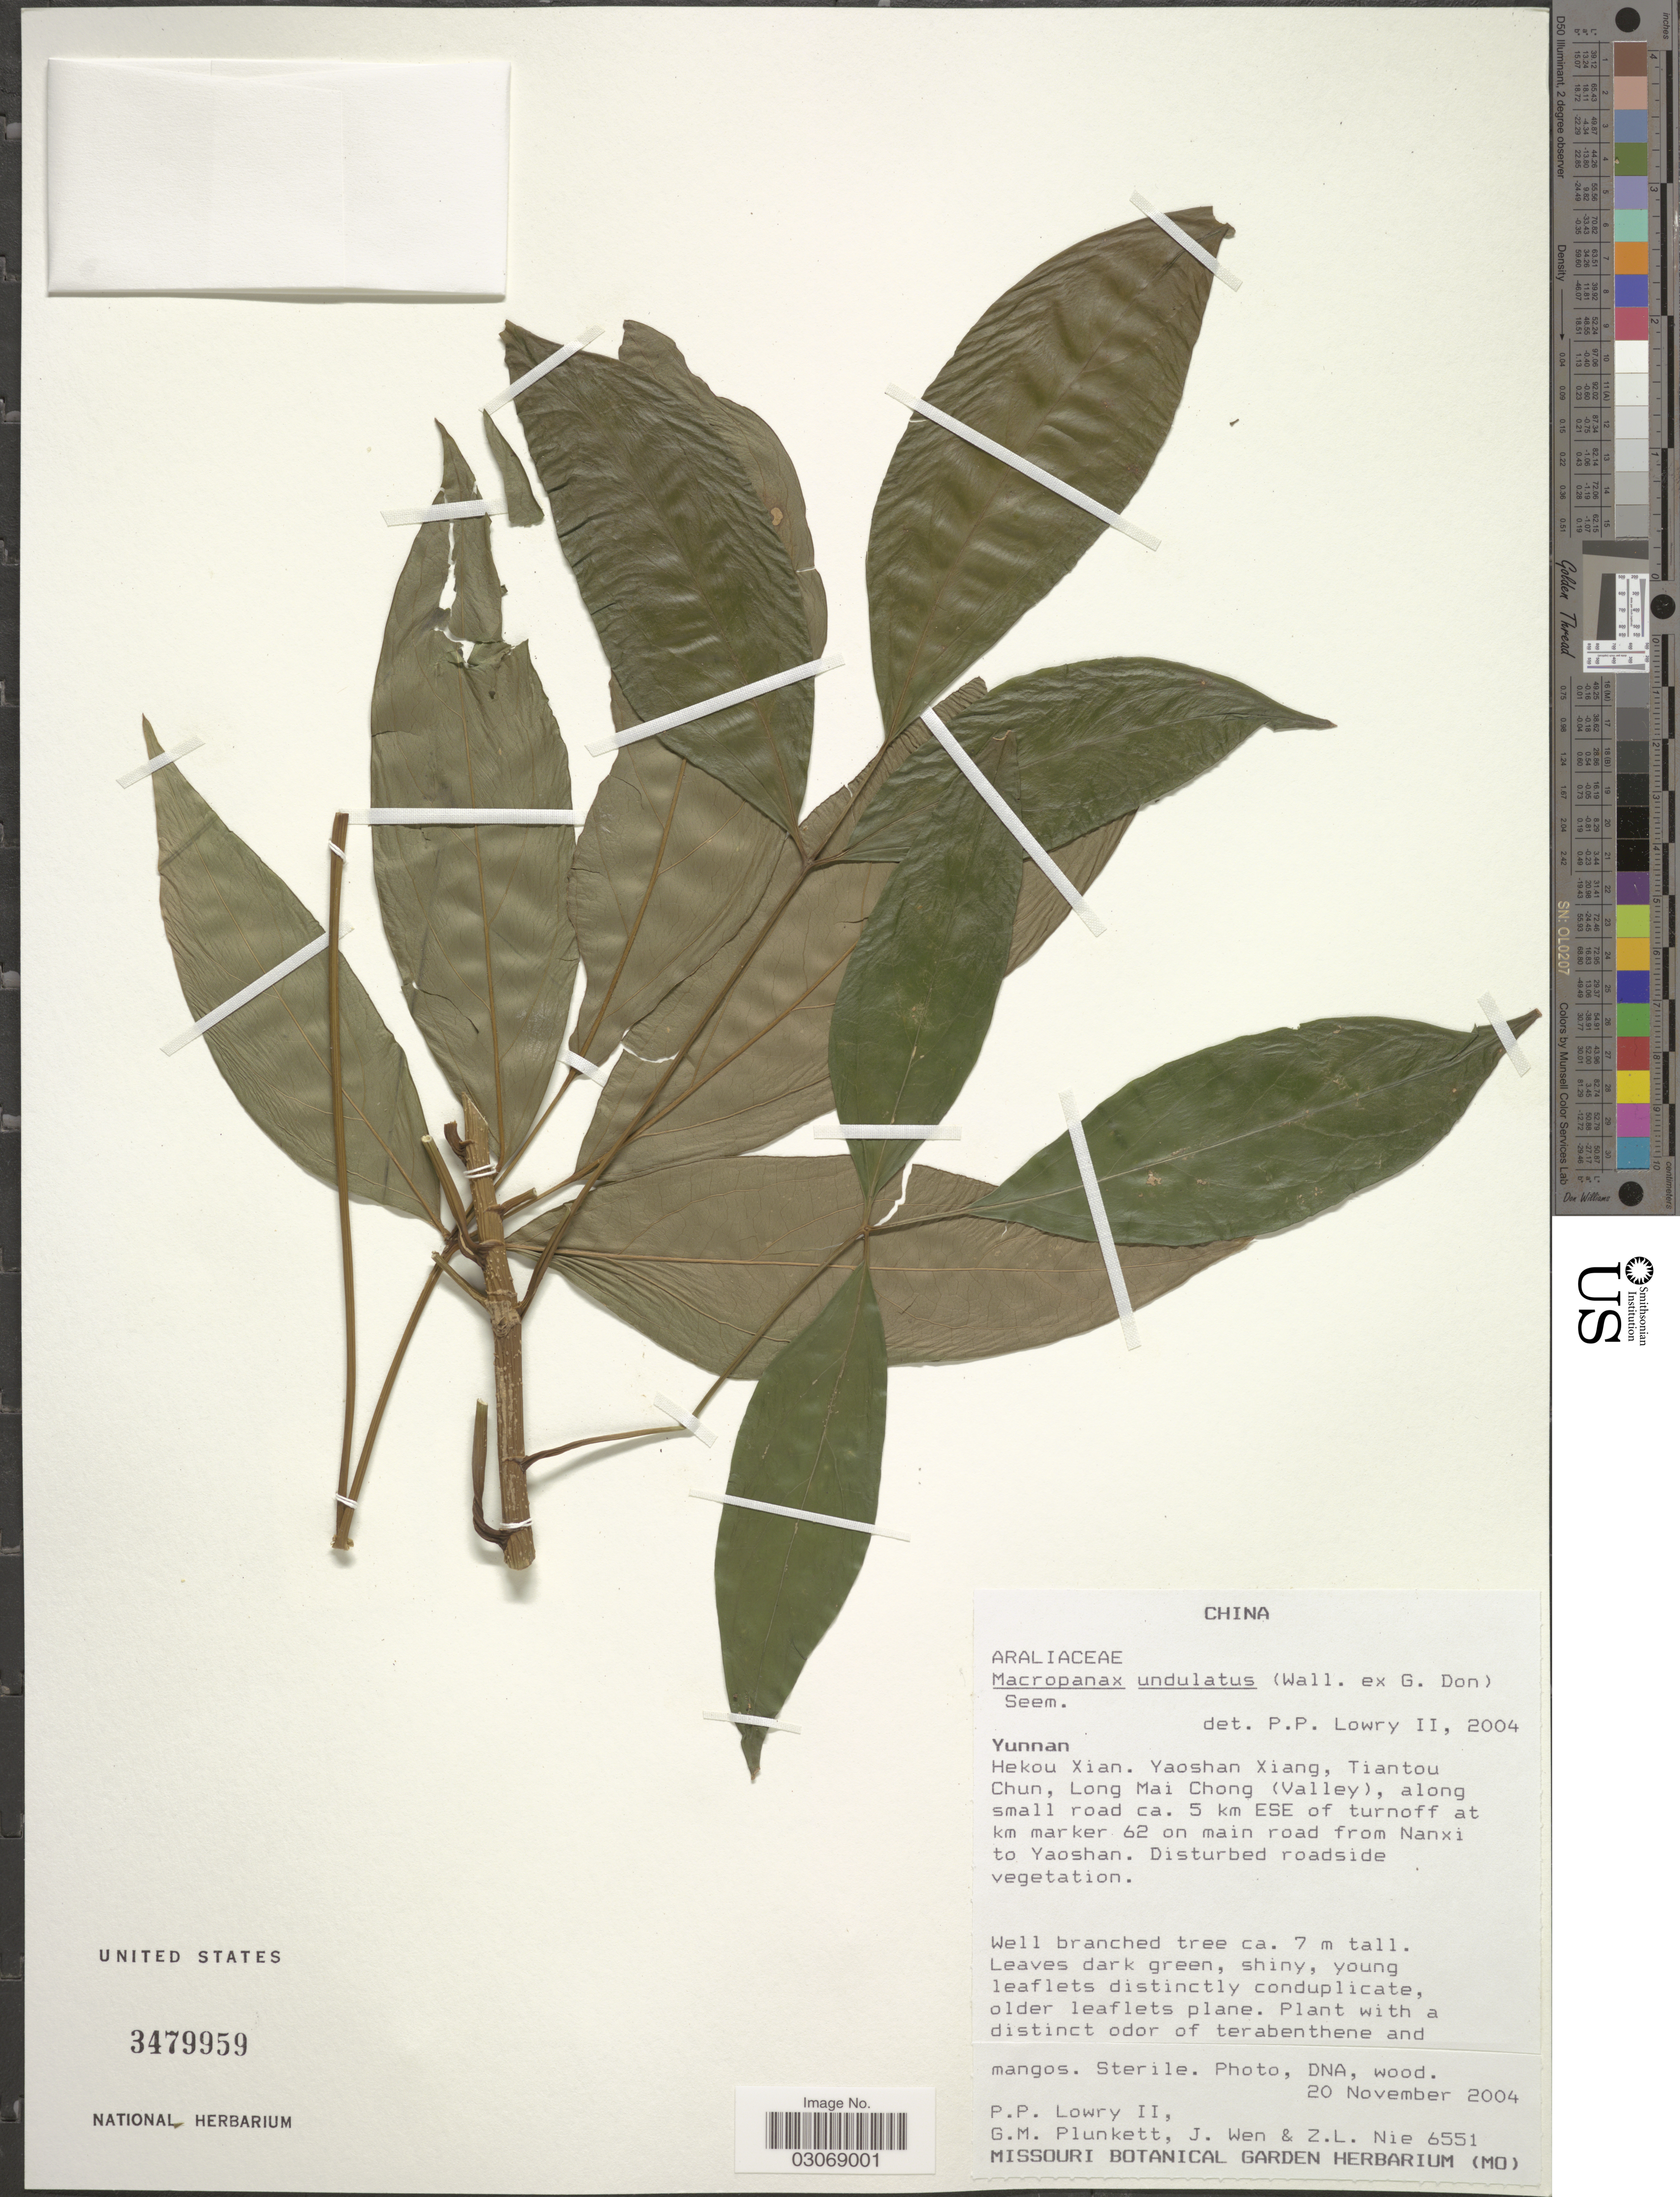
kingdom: Plantae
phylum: Tracheophyta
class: Magnoliopsida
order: Apiales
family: Araliaceae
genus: Macropanax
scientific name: Macropanax undulatus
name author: (Wall. ex G. Don) Seem.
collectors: P. Lowry, G. M. Plunkett, J. Wen & Z. Nie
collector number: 6551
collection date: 2004-11-20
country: China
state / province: Yunnan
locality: Hekou Xian. Yaoshan Xiang, Tiantou Chun, Long Mai Chong (Valley), along small road ca. 5 km ESE of turnoff at km marker 62 on main road from Nanxi to Yaoshan.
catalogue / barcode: US 3479959